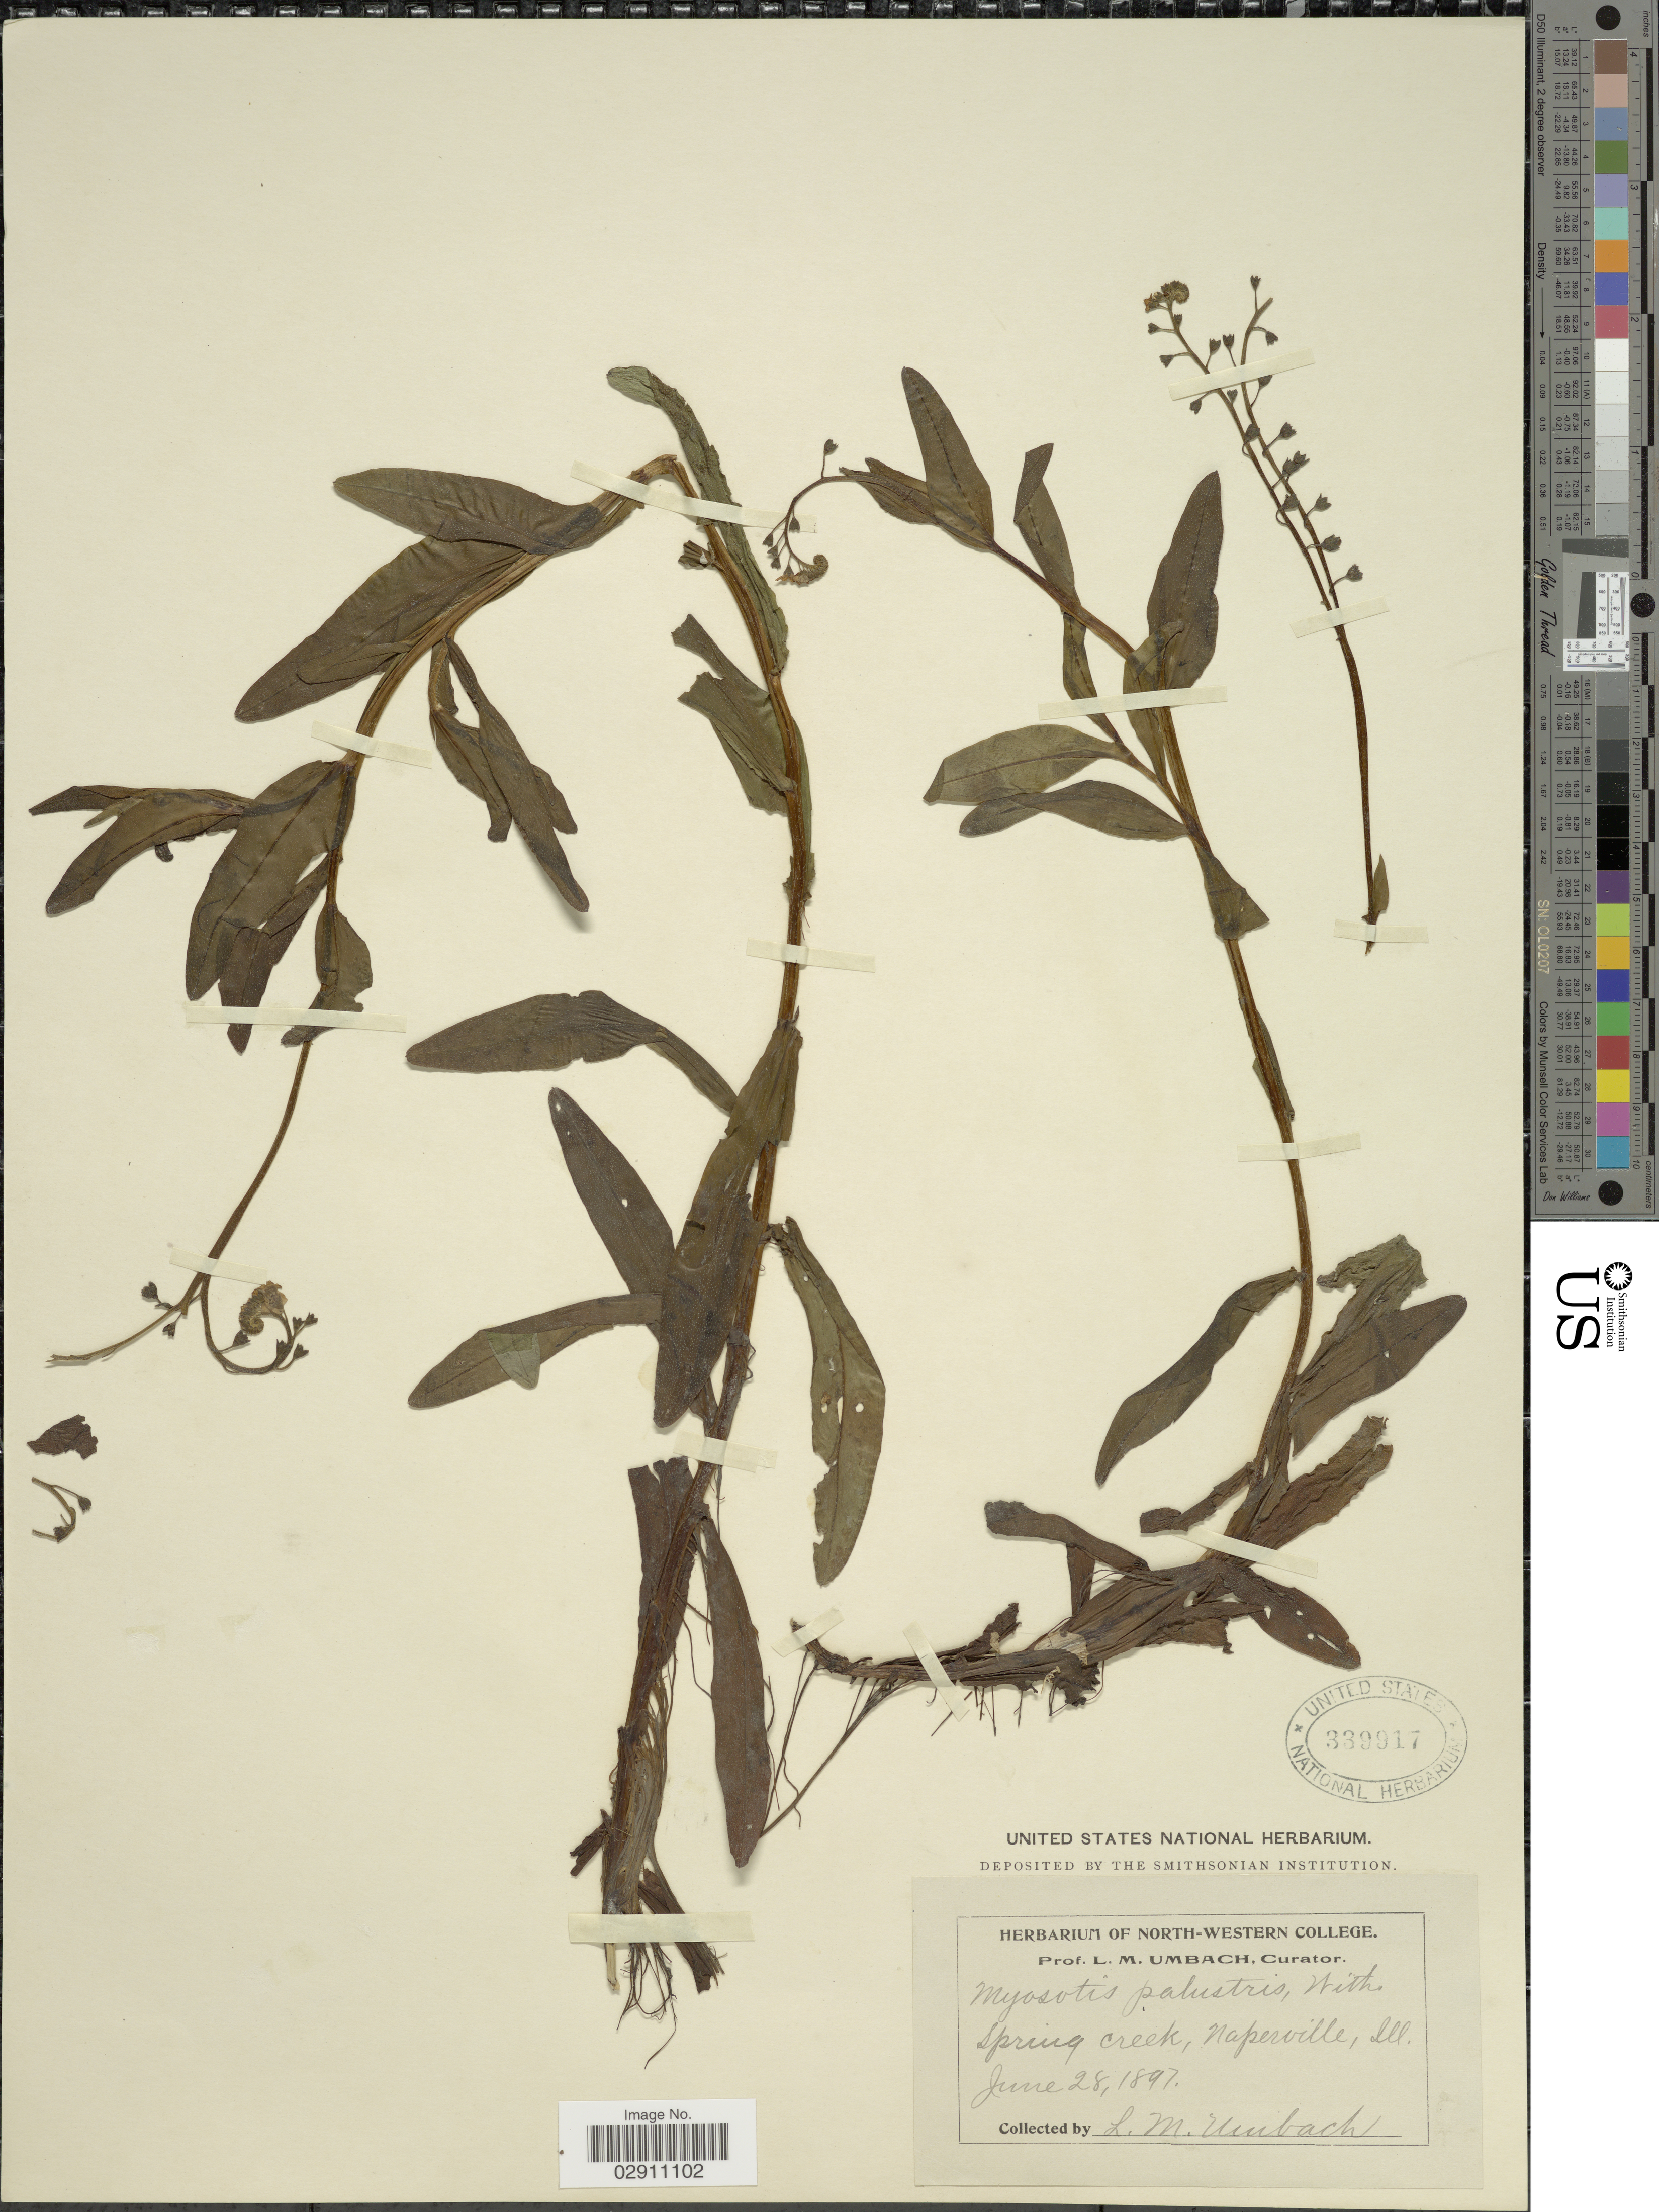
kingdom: Plantae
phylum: Tracheophyta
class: Magnoliopsida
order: Boraginales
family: Boraginaceae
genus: Myosotis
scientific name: Myosotis palustris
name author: L.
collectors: L. M. Umbach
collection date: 1897-06-28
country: United States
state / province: Illinois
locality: Spring Creek, Naperville.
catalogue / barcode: US 339917